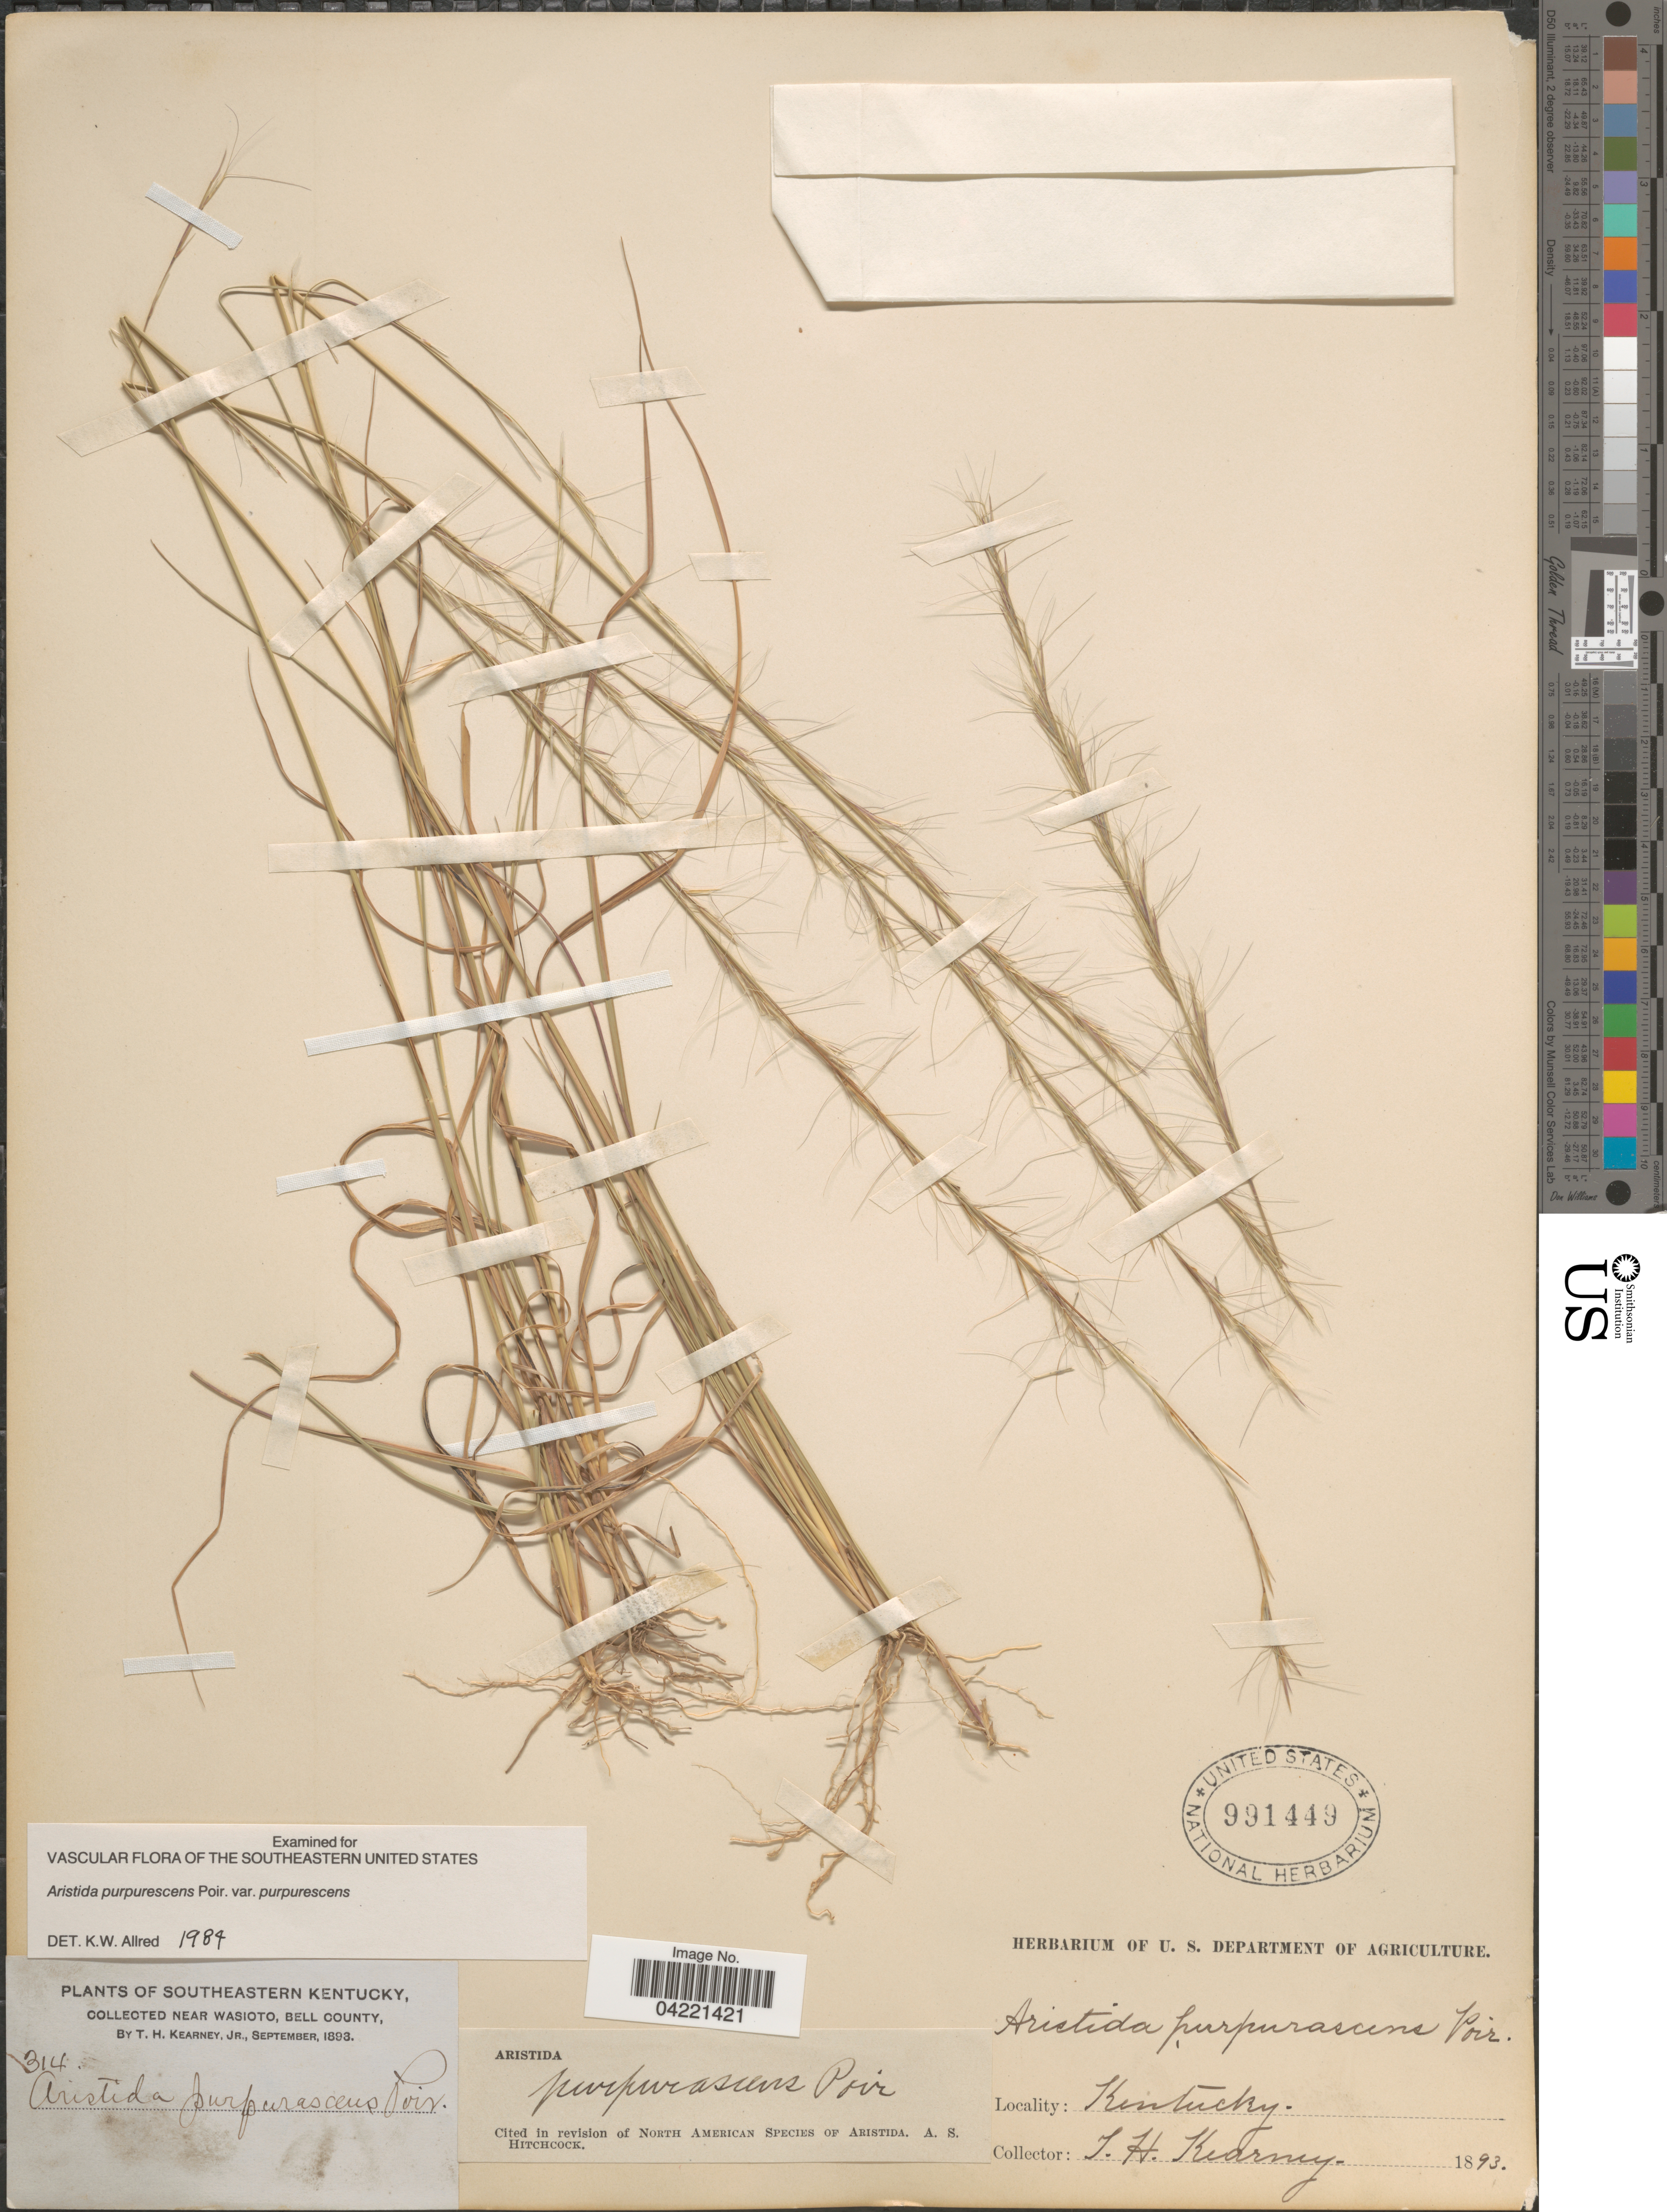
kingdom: Plantae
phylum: Tracheophyta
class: Liliopsida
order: Poales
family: Poaceae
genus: Aristida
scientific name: Aristida purpurascens var. purpurescens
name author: Poir.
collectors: T. H. Kearney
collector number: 314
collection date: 1893-09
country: United States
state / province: Kentucky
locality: Southeastern Kentucky. Near Wasioto, Bell County.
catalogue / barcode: US 991449